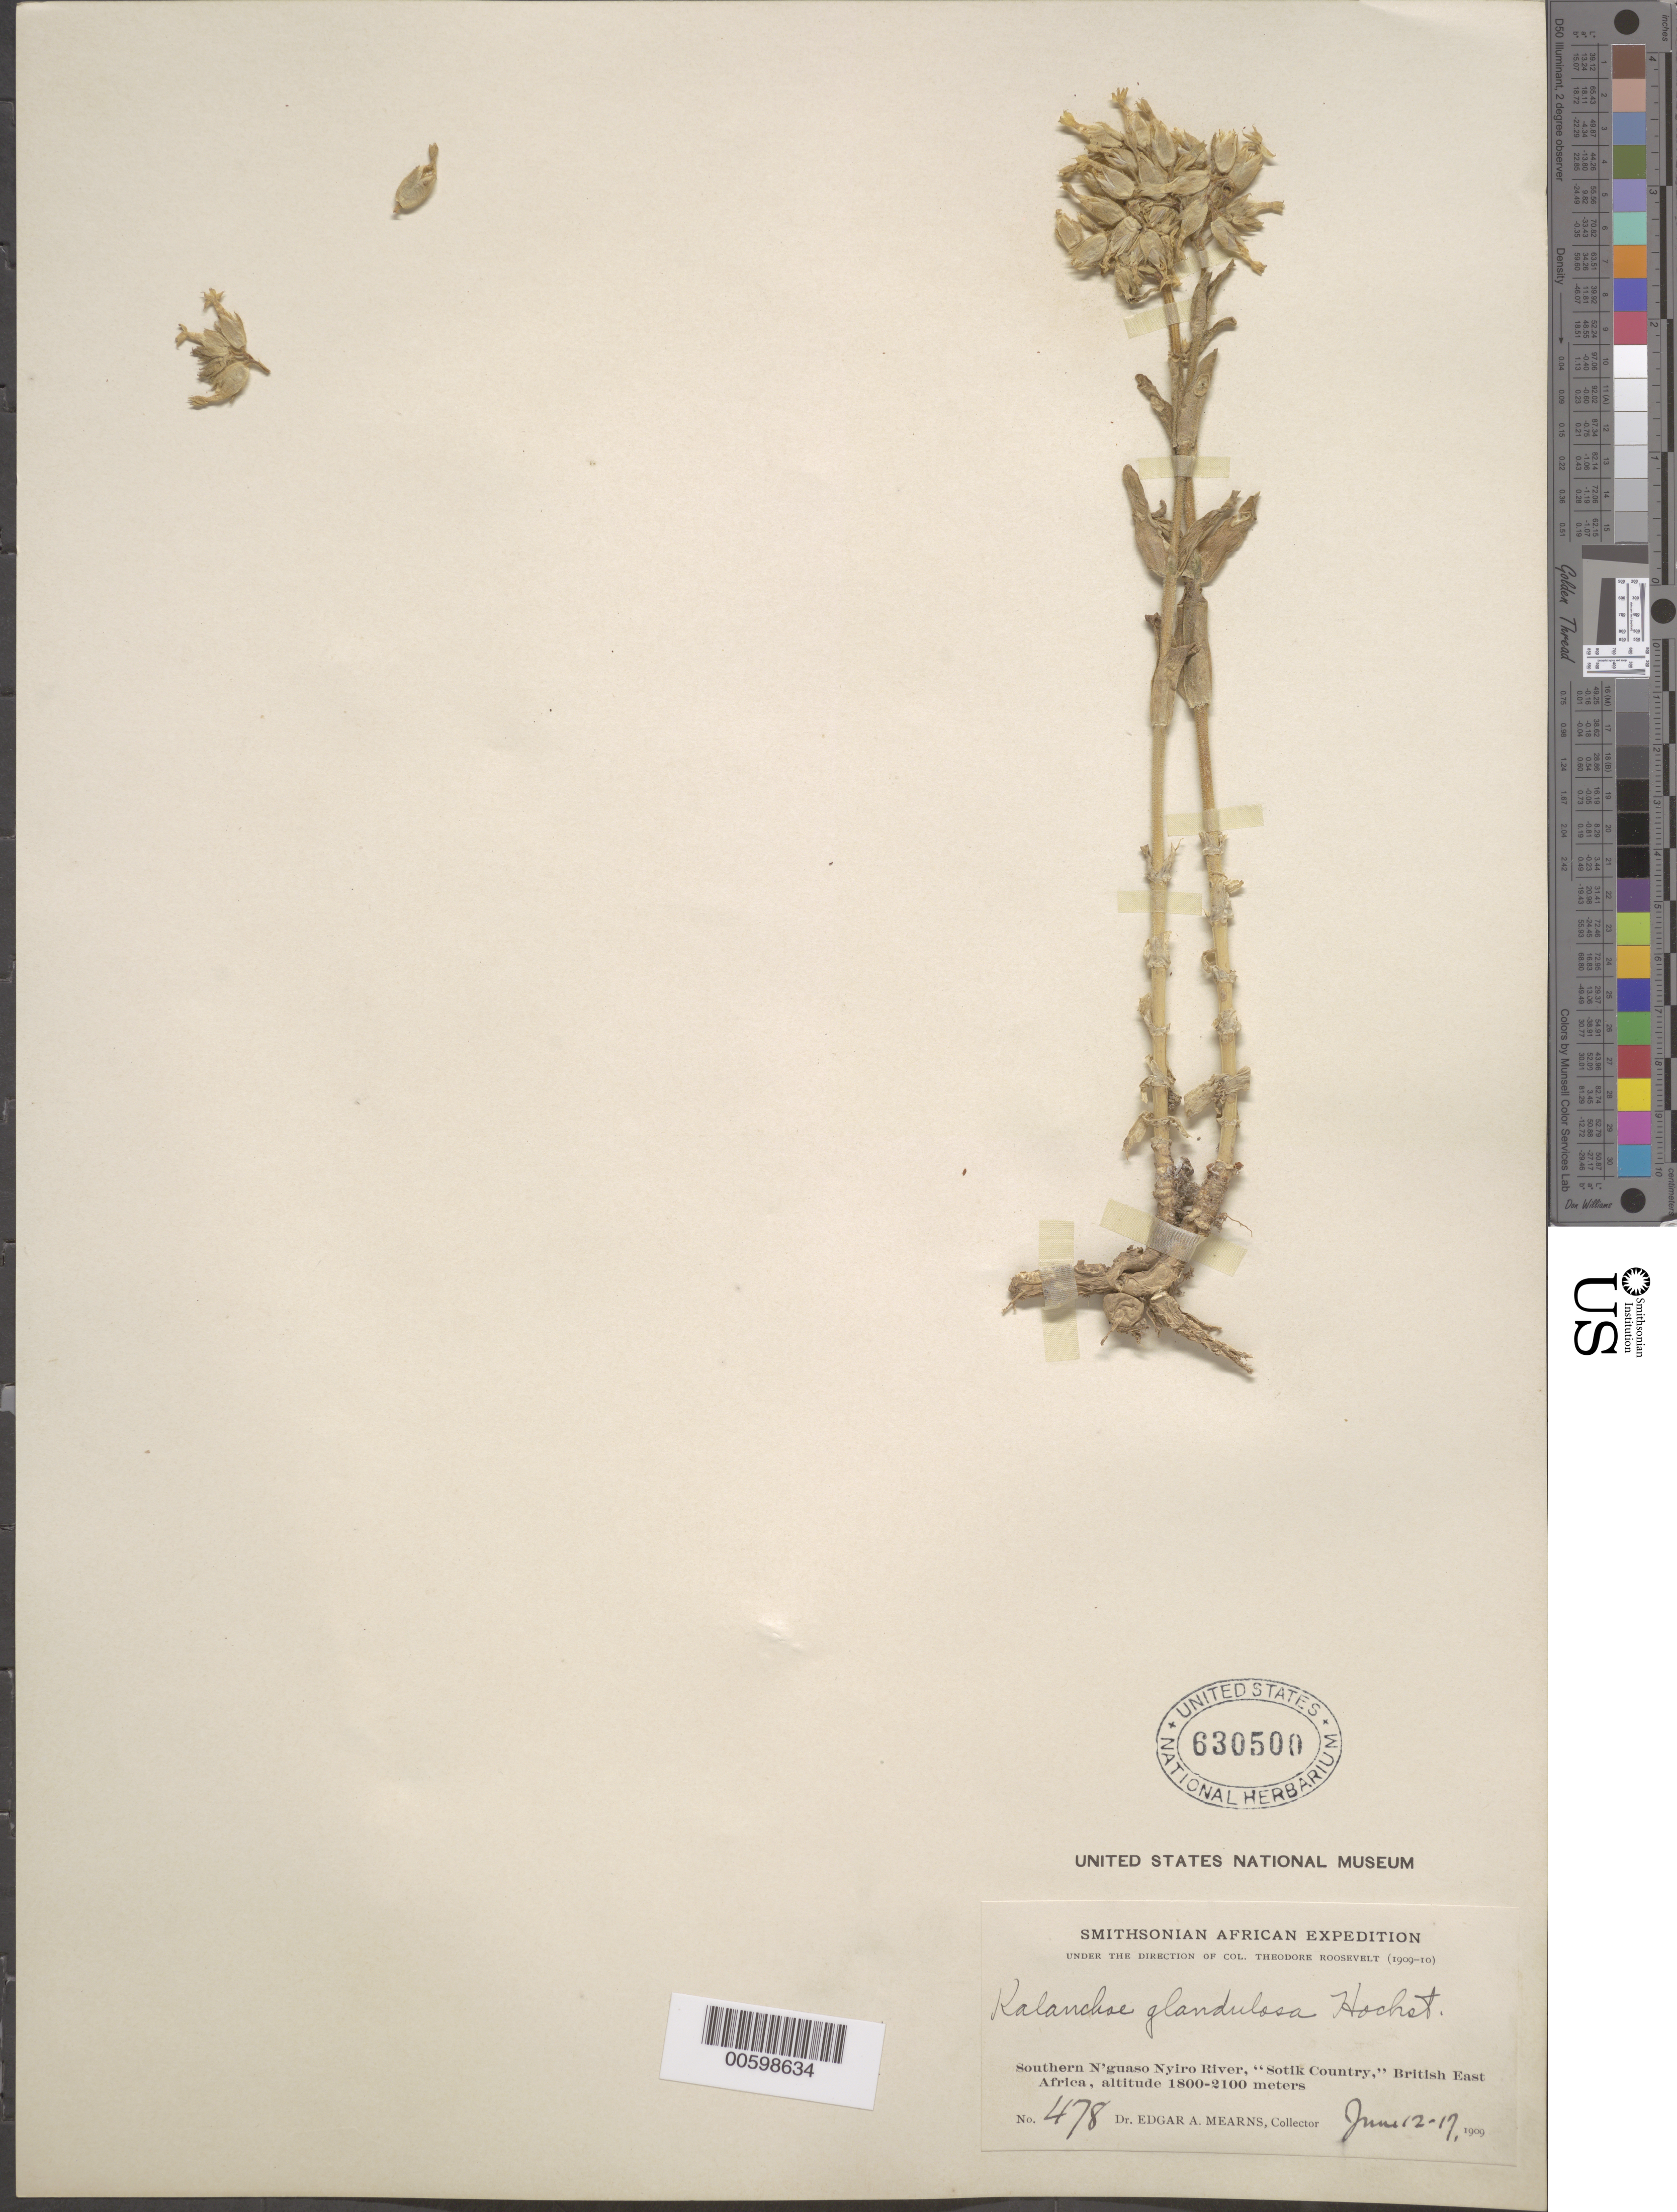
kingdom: Plantae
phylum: Tracheophyta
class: Magnoliopsida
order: Saxifragales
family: Crassulaceae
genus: Kalanchoe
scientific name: Kalanchoe glandulosa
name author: Hochst.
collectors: E. A. Mearns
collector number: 478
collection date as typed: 12 Jun 1909 to 17 Jun 1909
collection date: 1909-06-12/1909-06-17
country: Kenya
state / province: Bomet / Narok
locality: Southern N'guaso Nyiro river "Sotik Country"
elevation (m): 1800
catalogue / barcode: US 630500